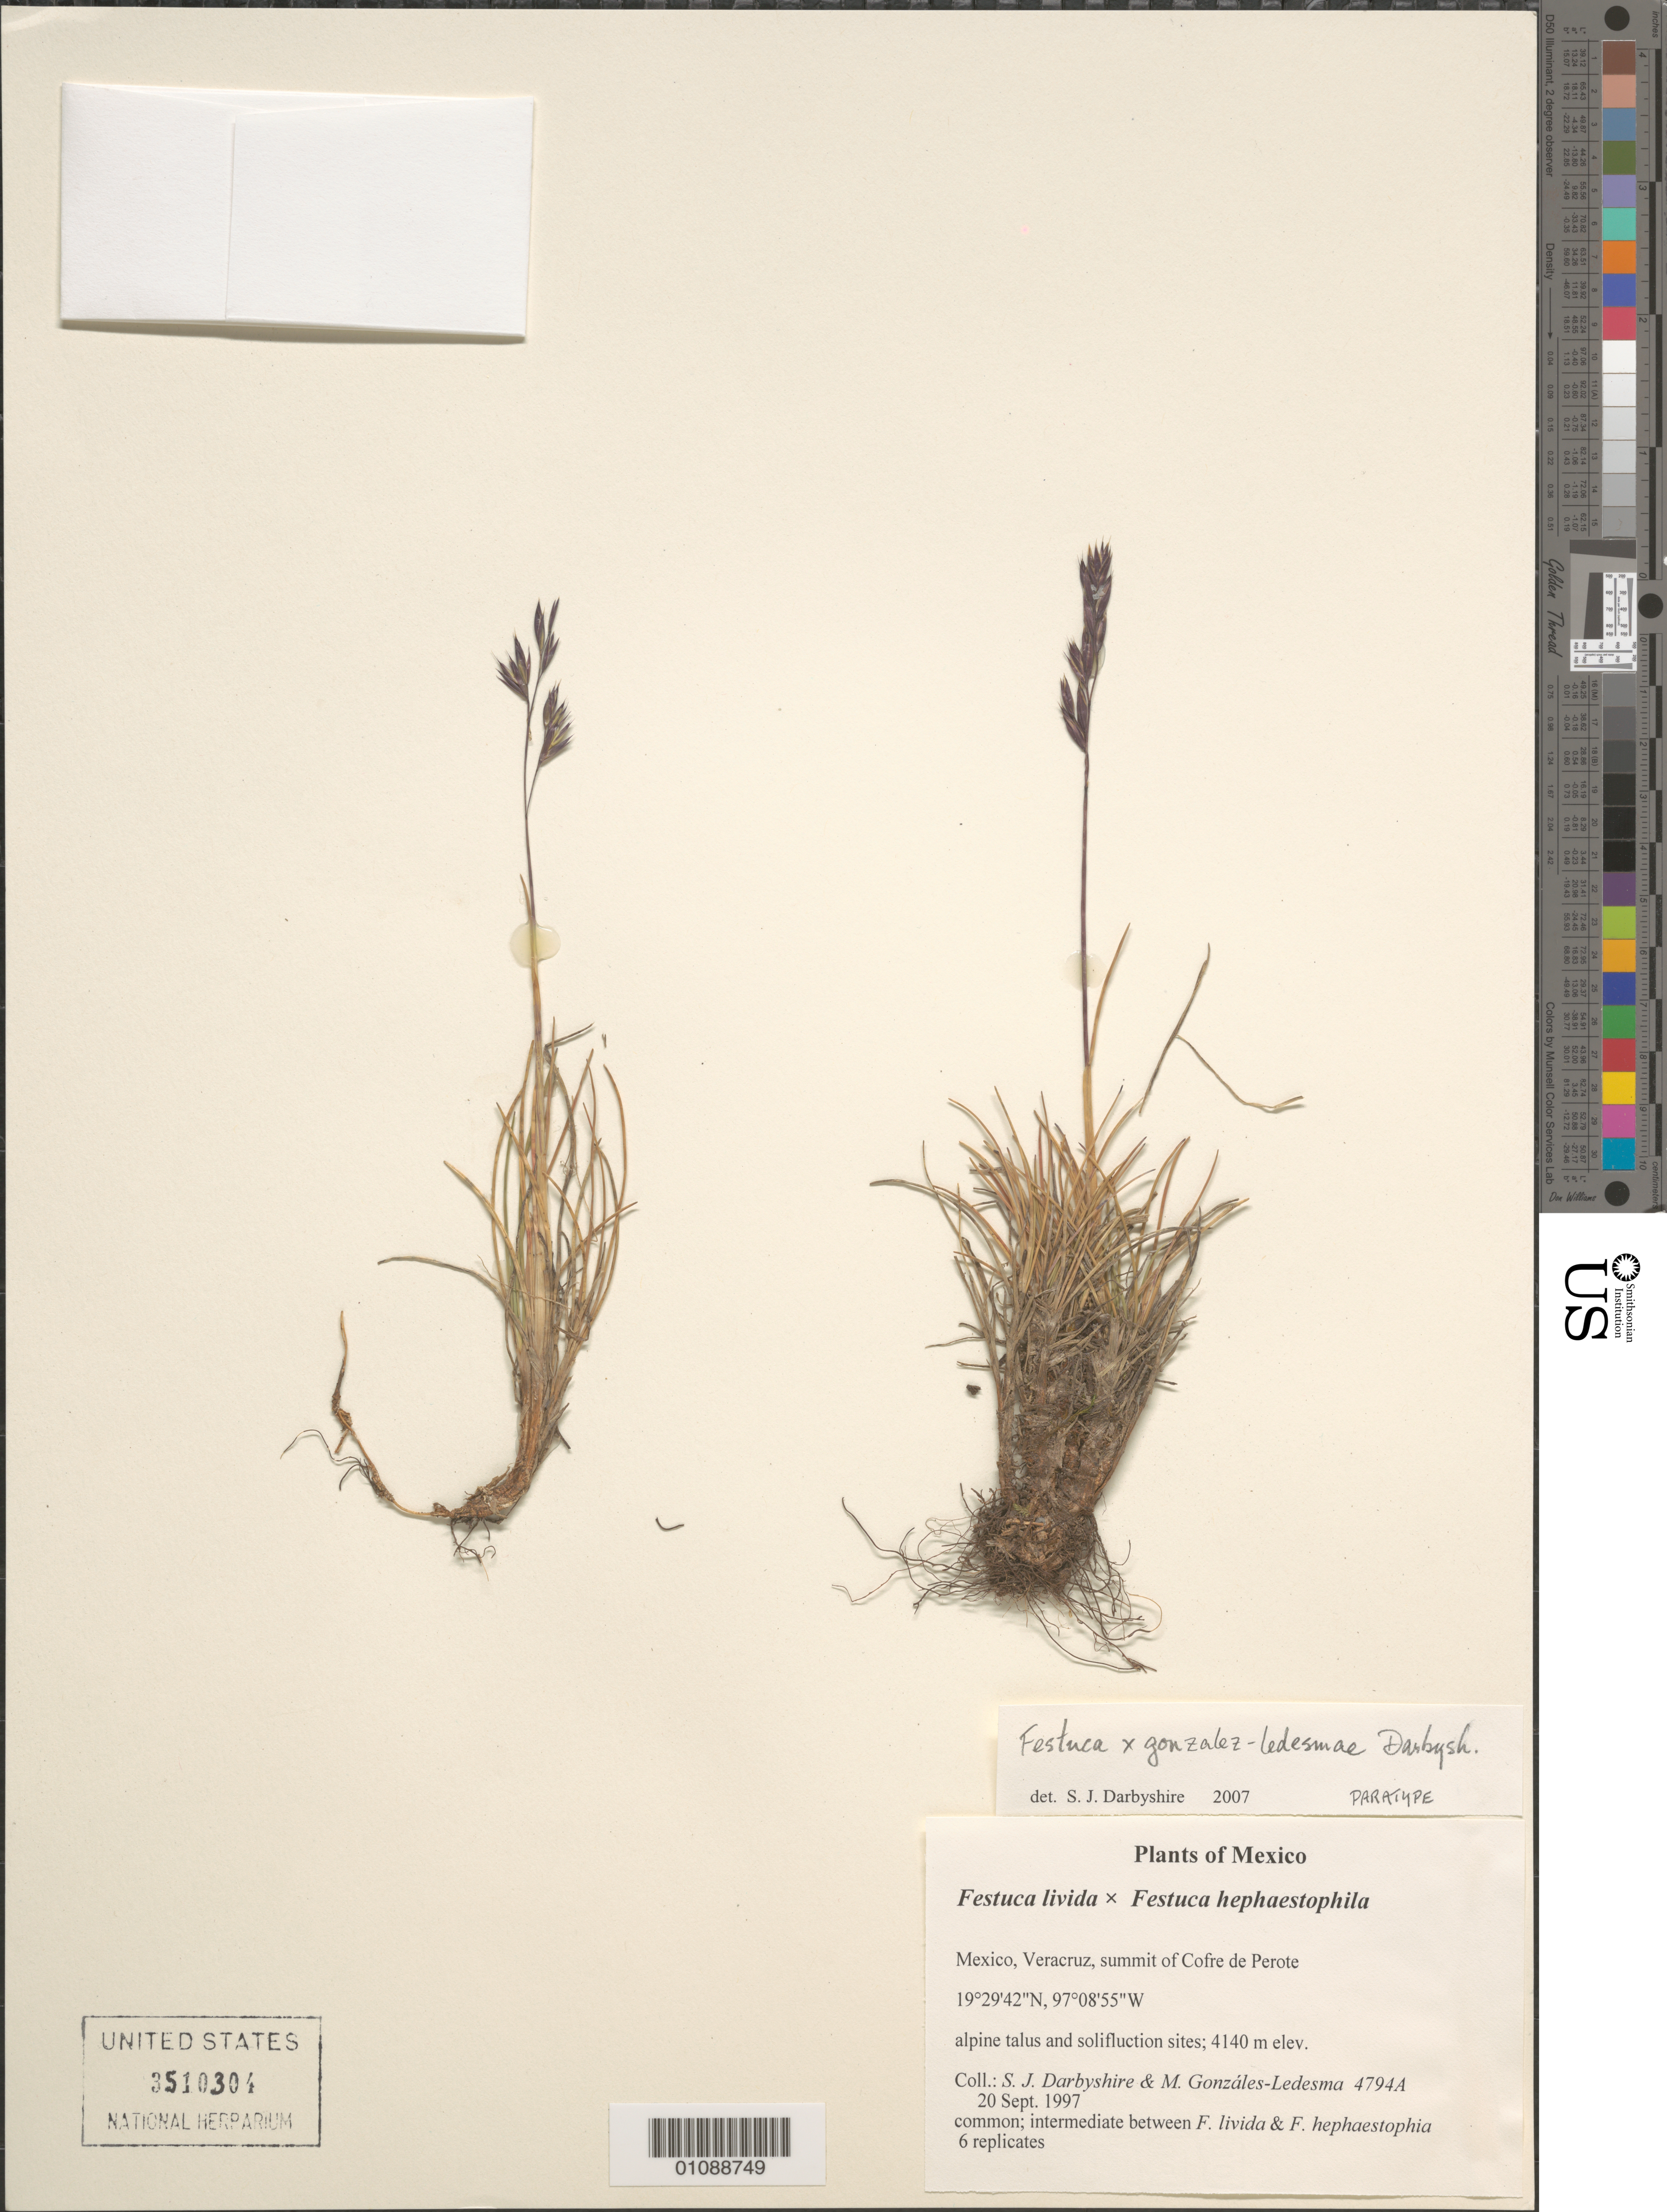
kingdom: Plantae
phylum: Tracheophyta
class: Liliopsida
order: Poales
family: Poaceae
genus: Festuca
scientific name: Festuca x gonzalez-ledesmae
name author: Darbysh.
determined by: Darbyshire, S. J.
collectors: S. Darbyshire & M. González-Ledesma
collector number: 4794A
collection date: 1997-09-20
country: Mexico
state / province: Veracruz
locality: Summit of Cofre de Perote.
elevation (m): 4140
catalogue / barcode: US 3510304